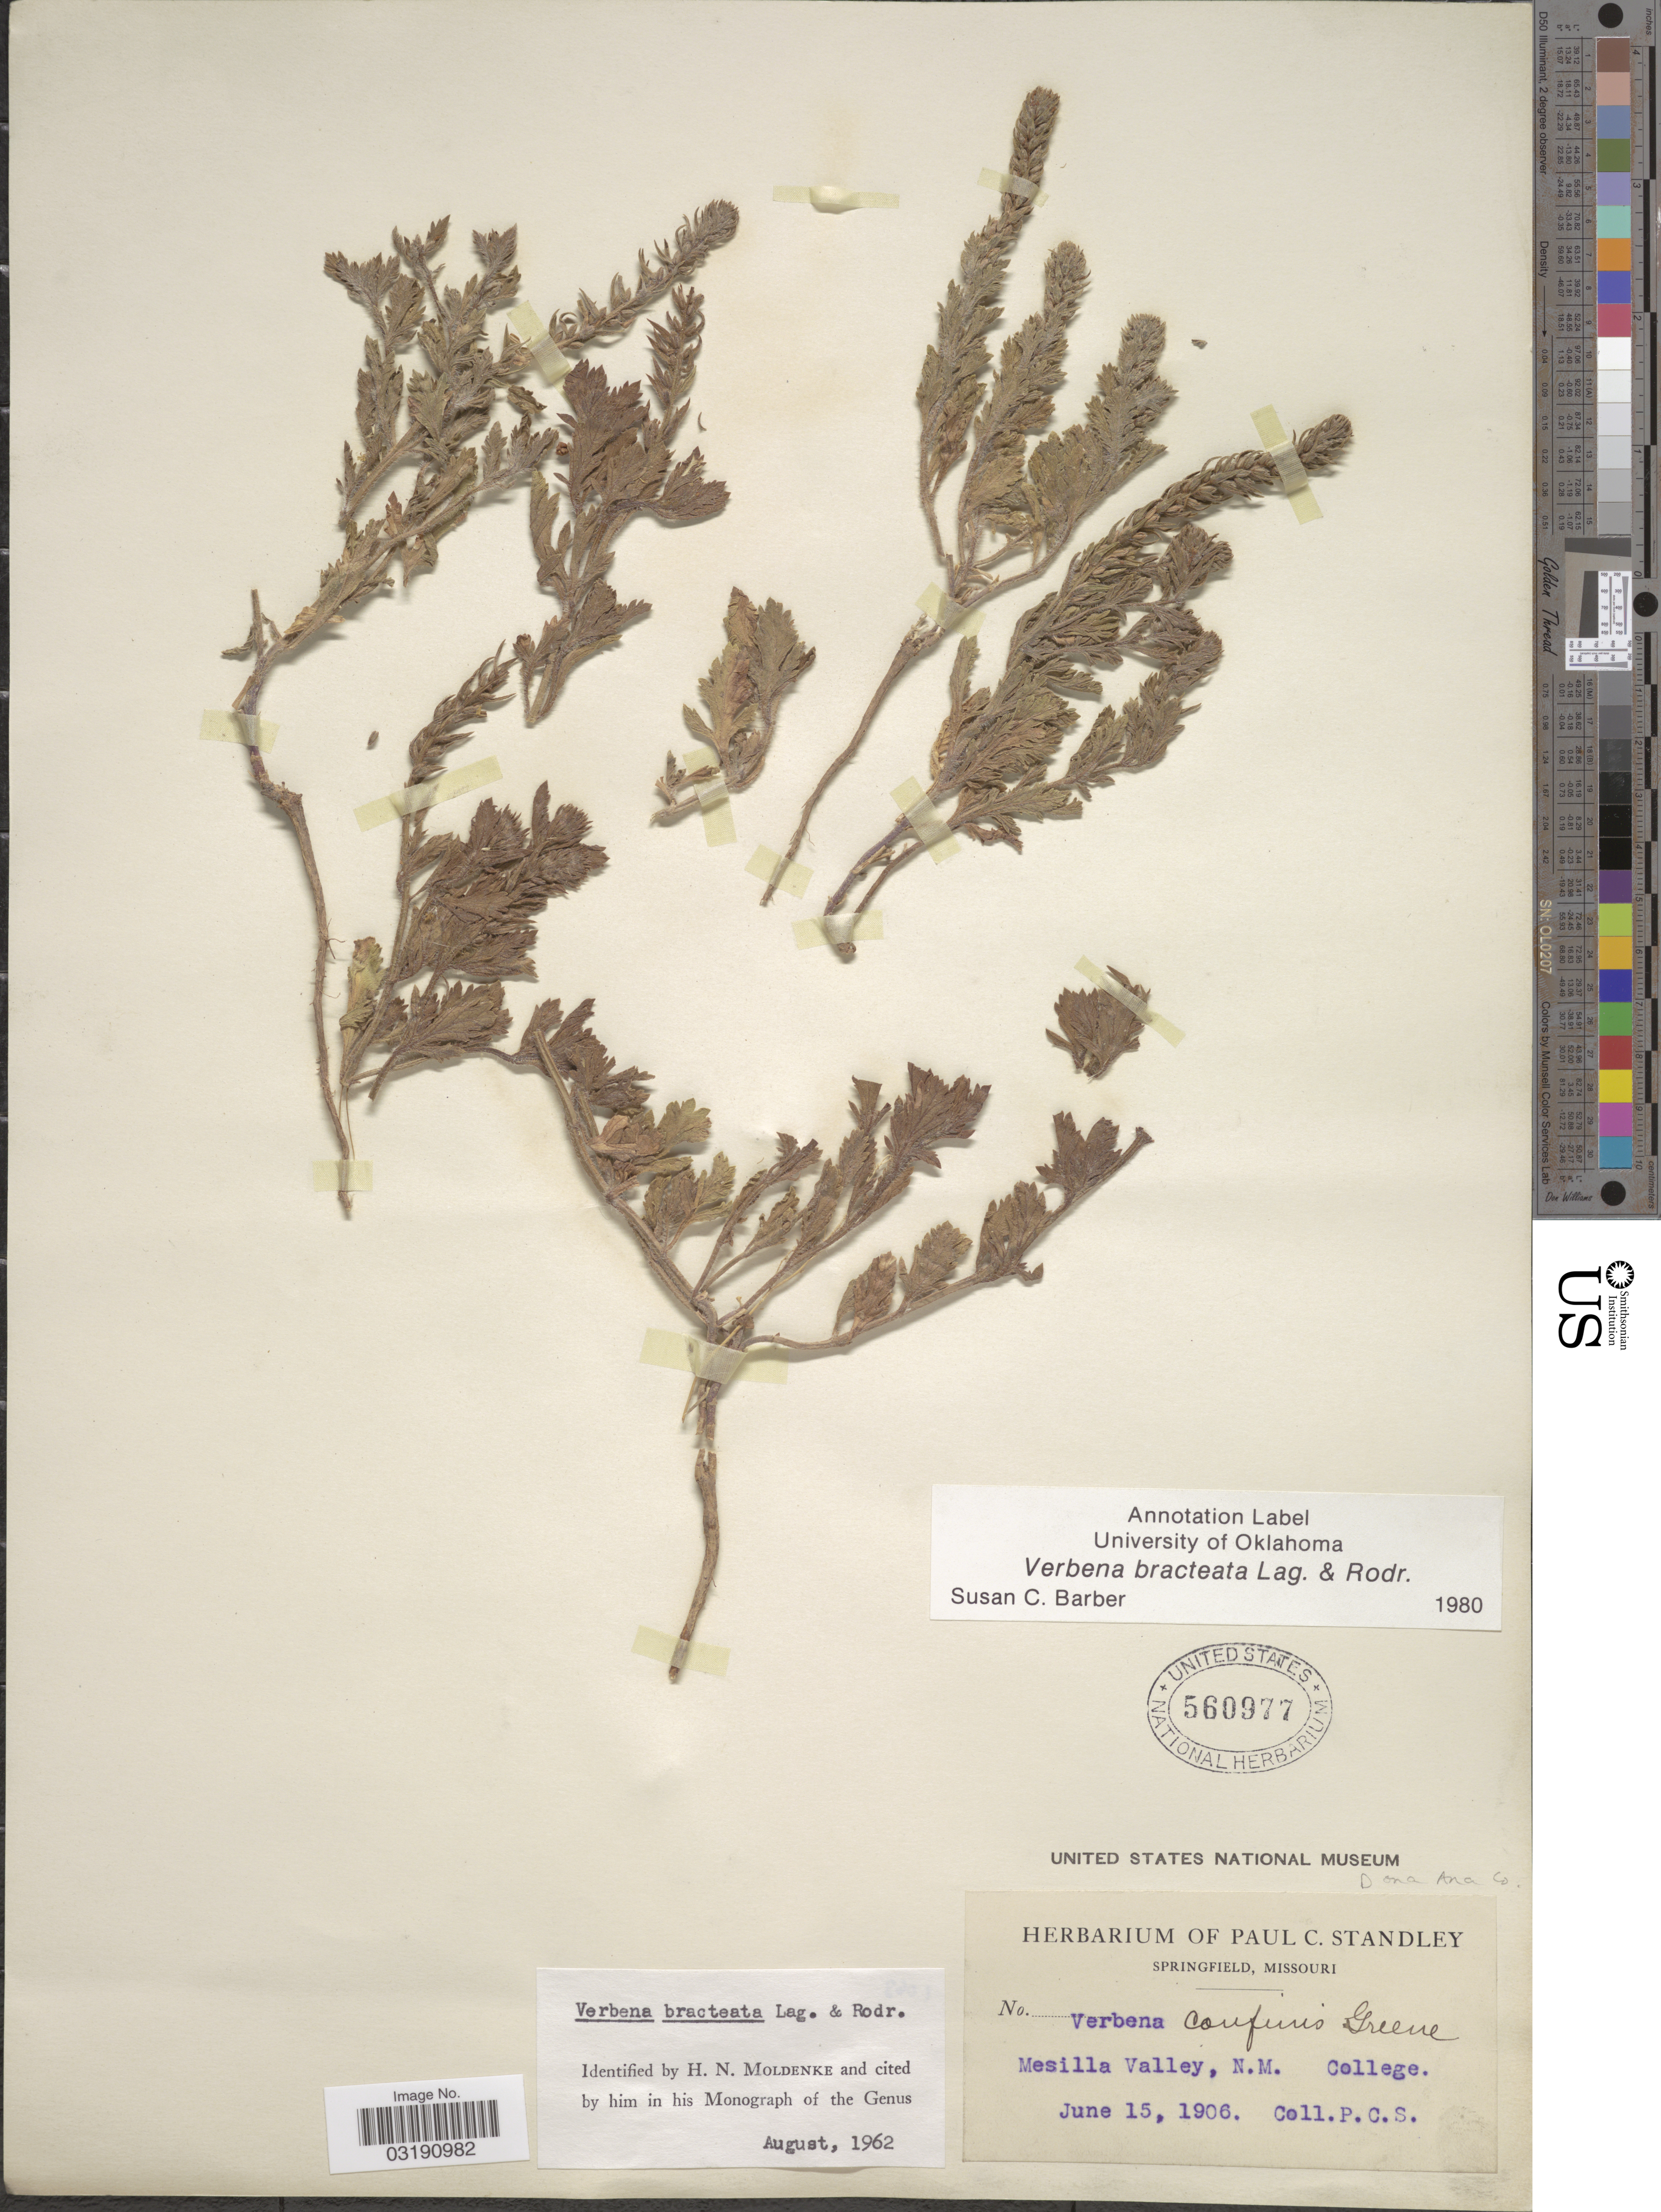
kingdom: Plantae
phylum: Tracheophyta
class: Magnoliopsida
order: Lamiales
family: Verbenaceae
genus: Verbena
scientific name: Verbena bracteata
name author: Cav. ex Lag. & Rodr.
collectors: P. C. Standley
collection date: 1906-06-15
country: United States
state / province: New Mexico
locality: Dona Ana Co. Mesilla Valley, N. M. College.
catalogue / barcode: US 560977